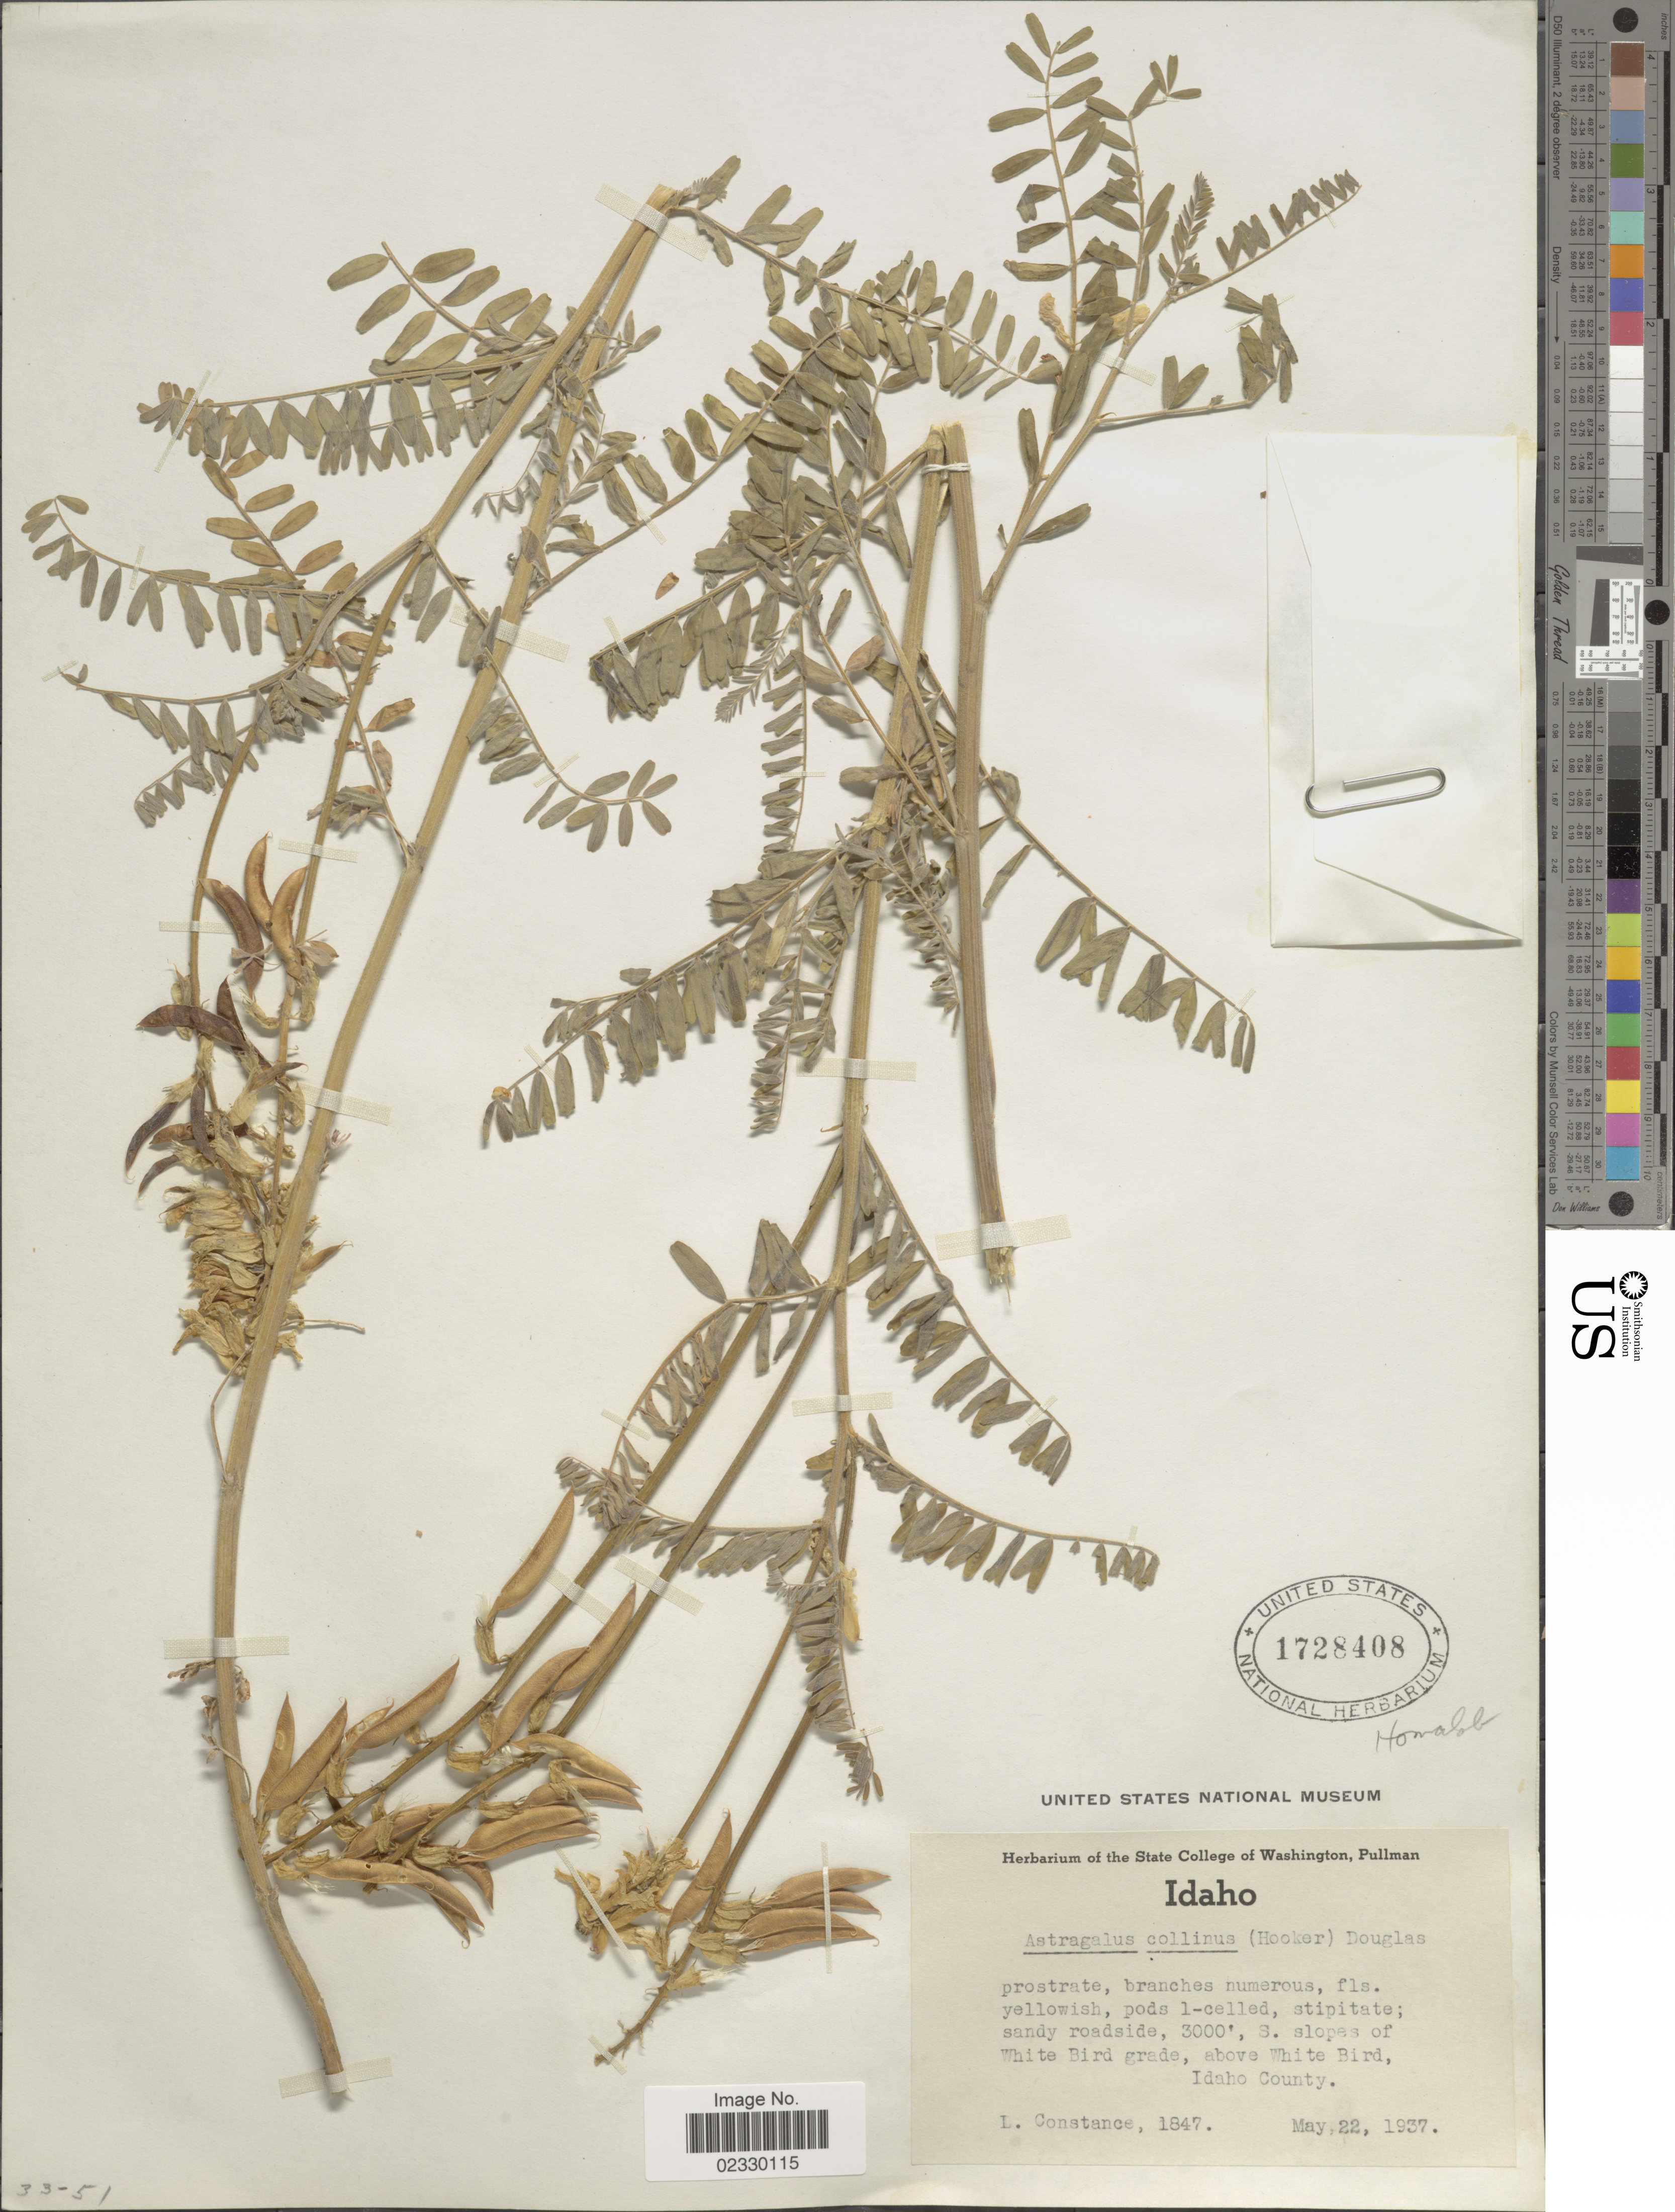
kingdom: Plantae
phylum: Tracheophyta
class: Magnoliopsida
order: Fabales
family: Fabaceae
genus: Astragalus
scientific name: Astragalus collinus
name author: Douglas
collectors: L. Constance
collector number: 1847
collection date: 1937-05-22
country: United States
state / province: Idaho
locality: S. slopes of White Bird grade, above White Bird, Idaho County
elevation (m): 914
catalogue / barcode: US 1728408